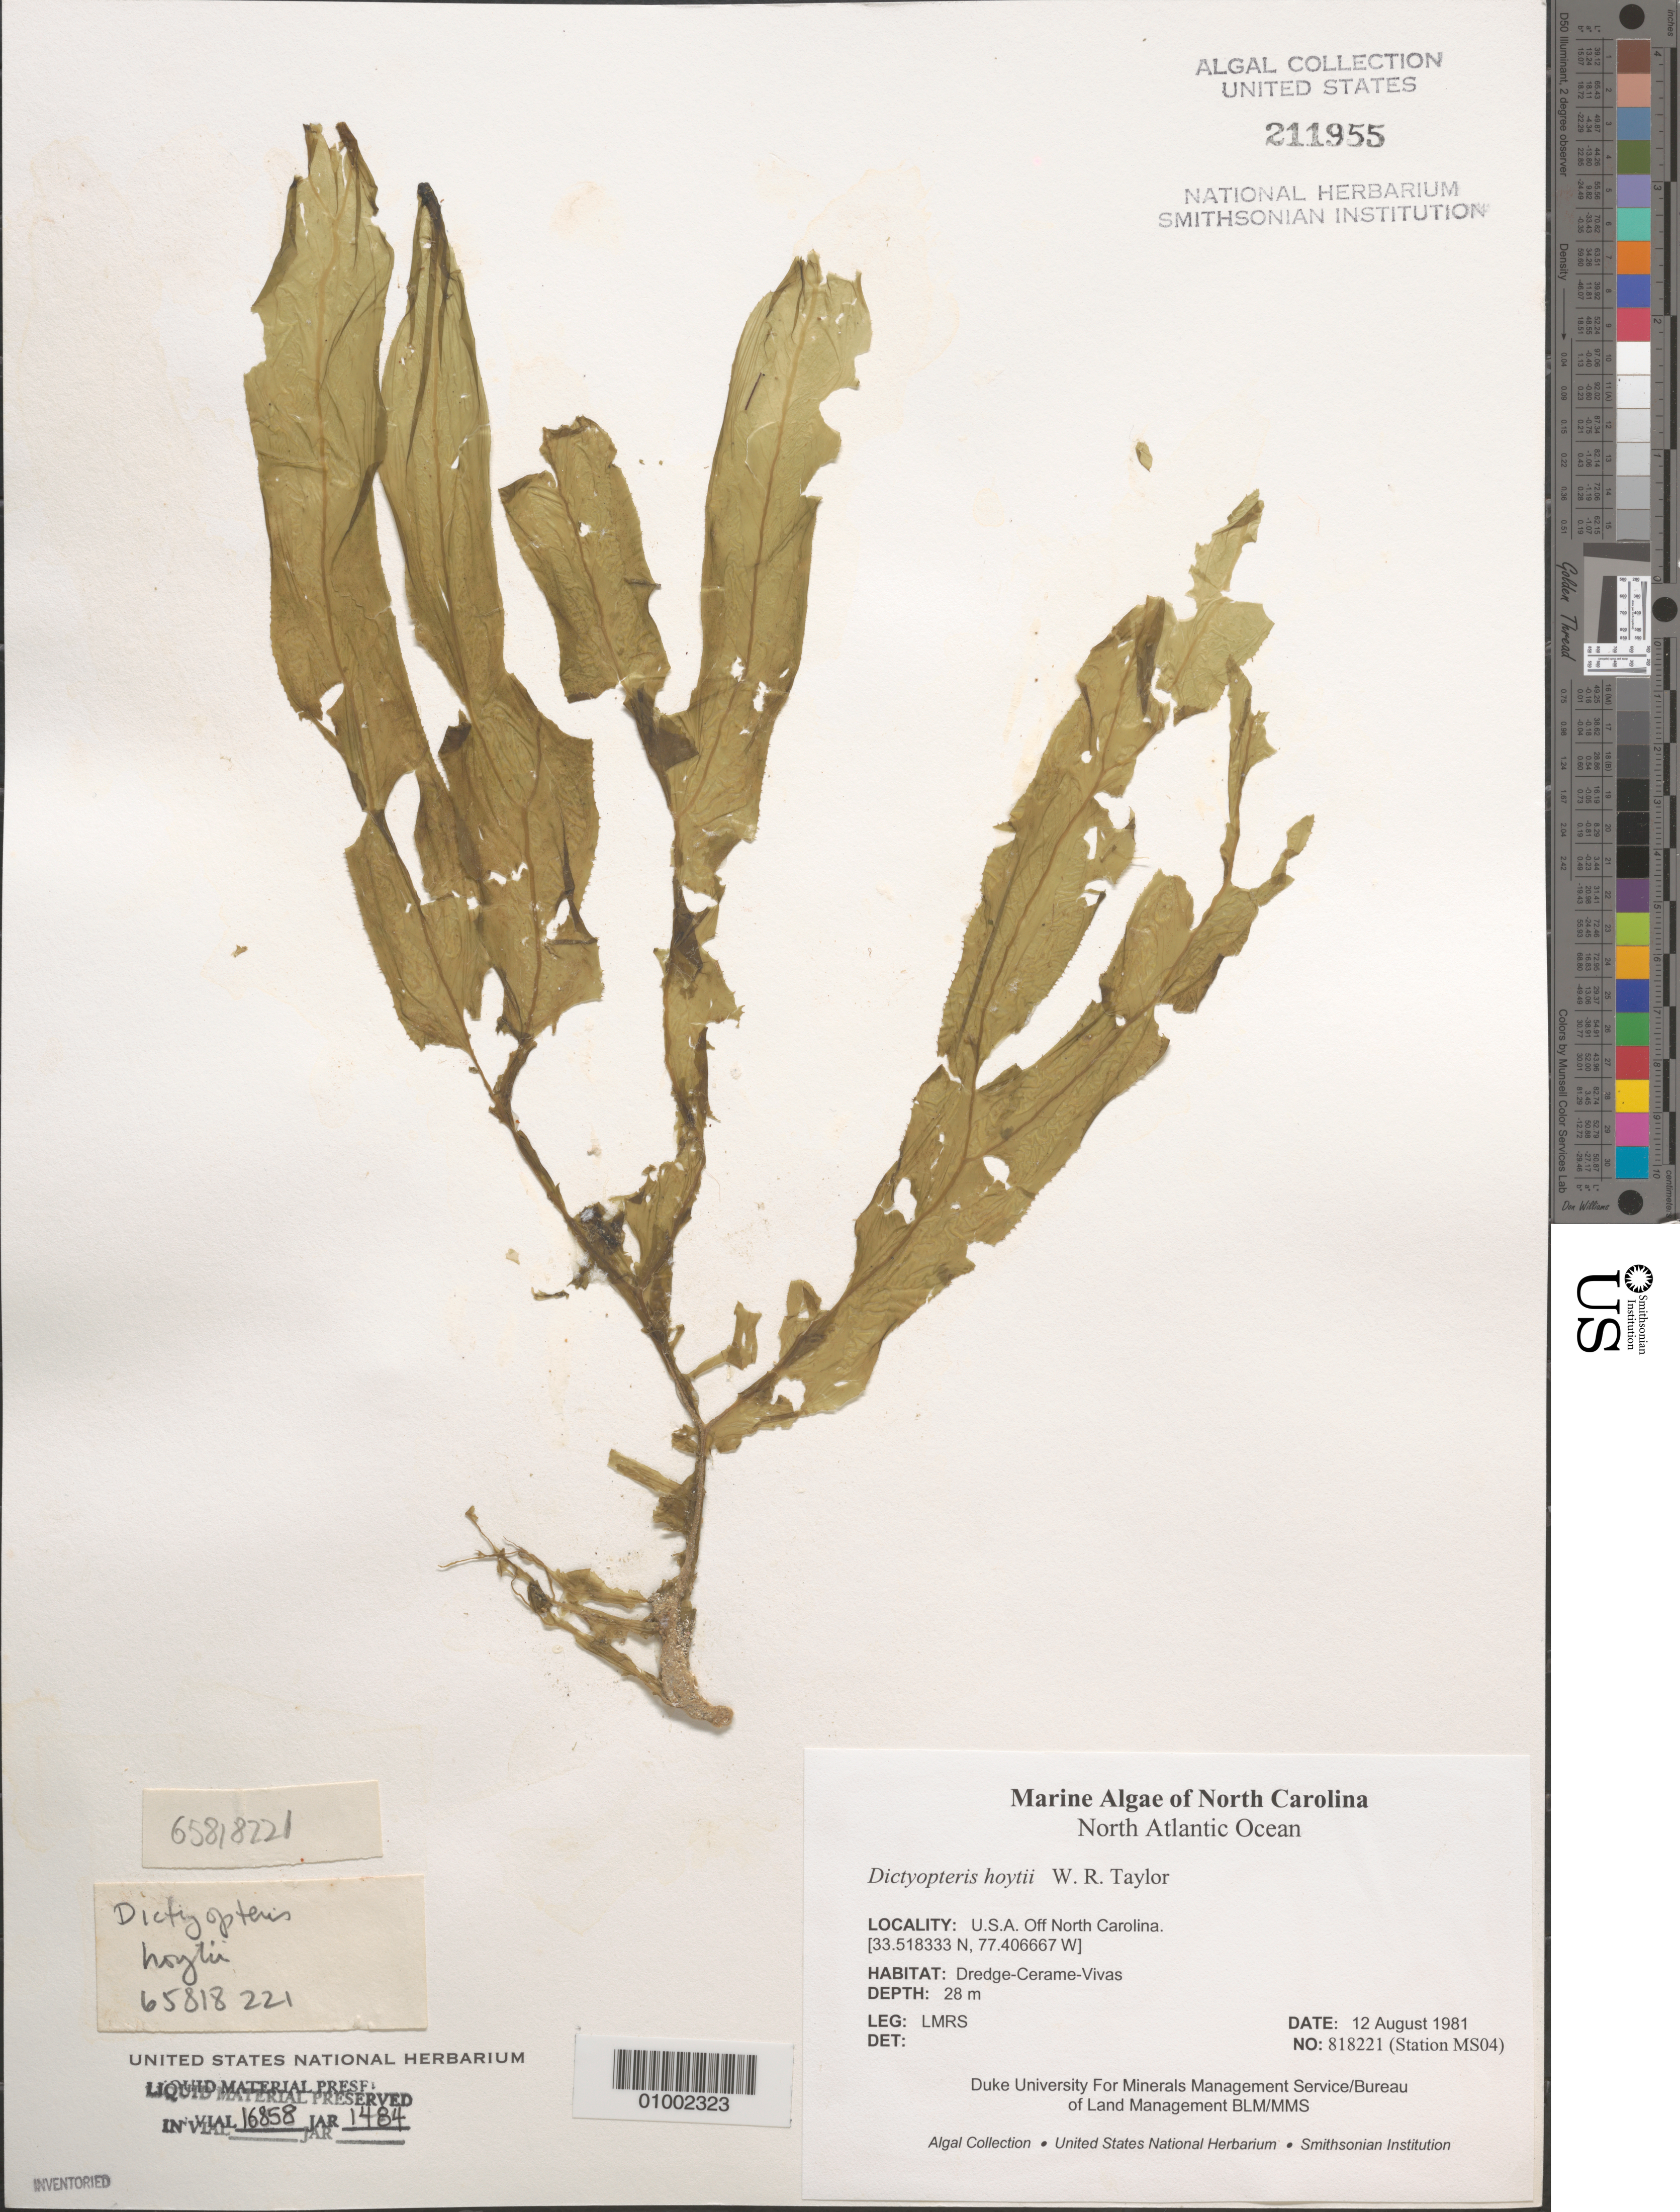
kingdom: Chromista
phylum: Ochrophyta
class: Phaeophyceae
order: Dictyotales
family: Dictyotaceae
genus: Dictyopteris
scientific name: Dictyopteris hoytii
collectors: LMRS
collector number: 818221 (Station MS04)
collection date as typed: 12 Aug 1981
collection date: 1981-08-12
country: United States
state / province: North Carolina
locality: North Atlantic Ocean off North Carolina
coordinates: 33.518333 N, 77.406667 W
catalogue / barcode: US 211955